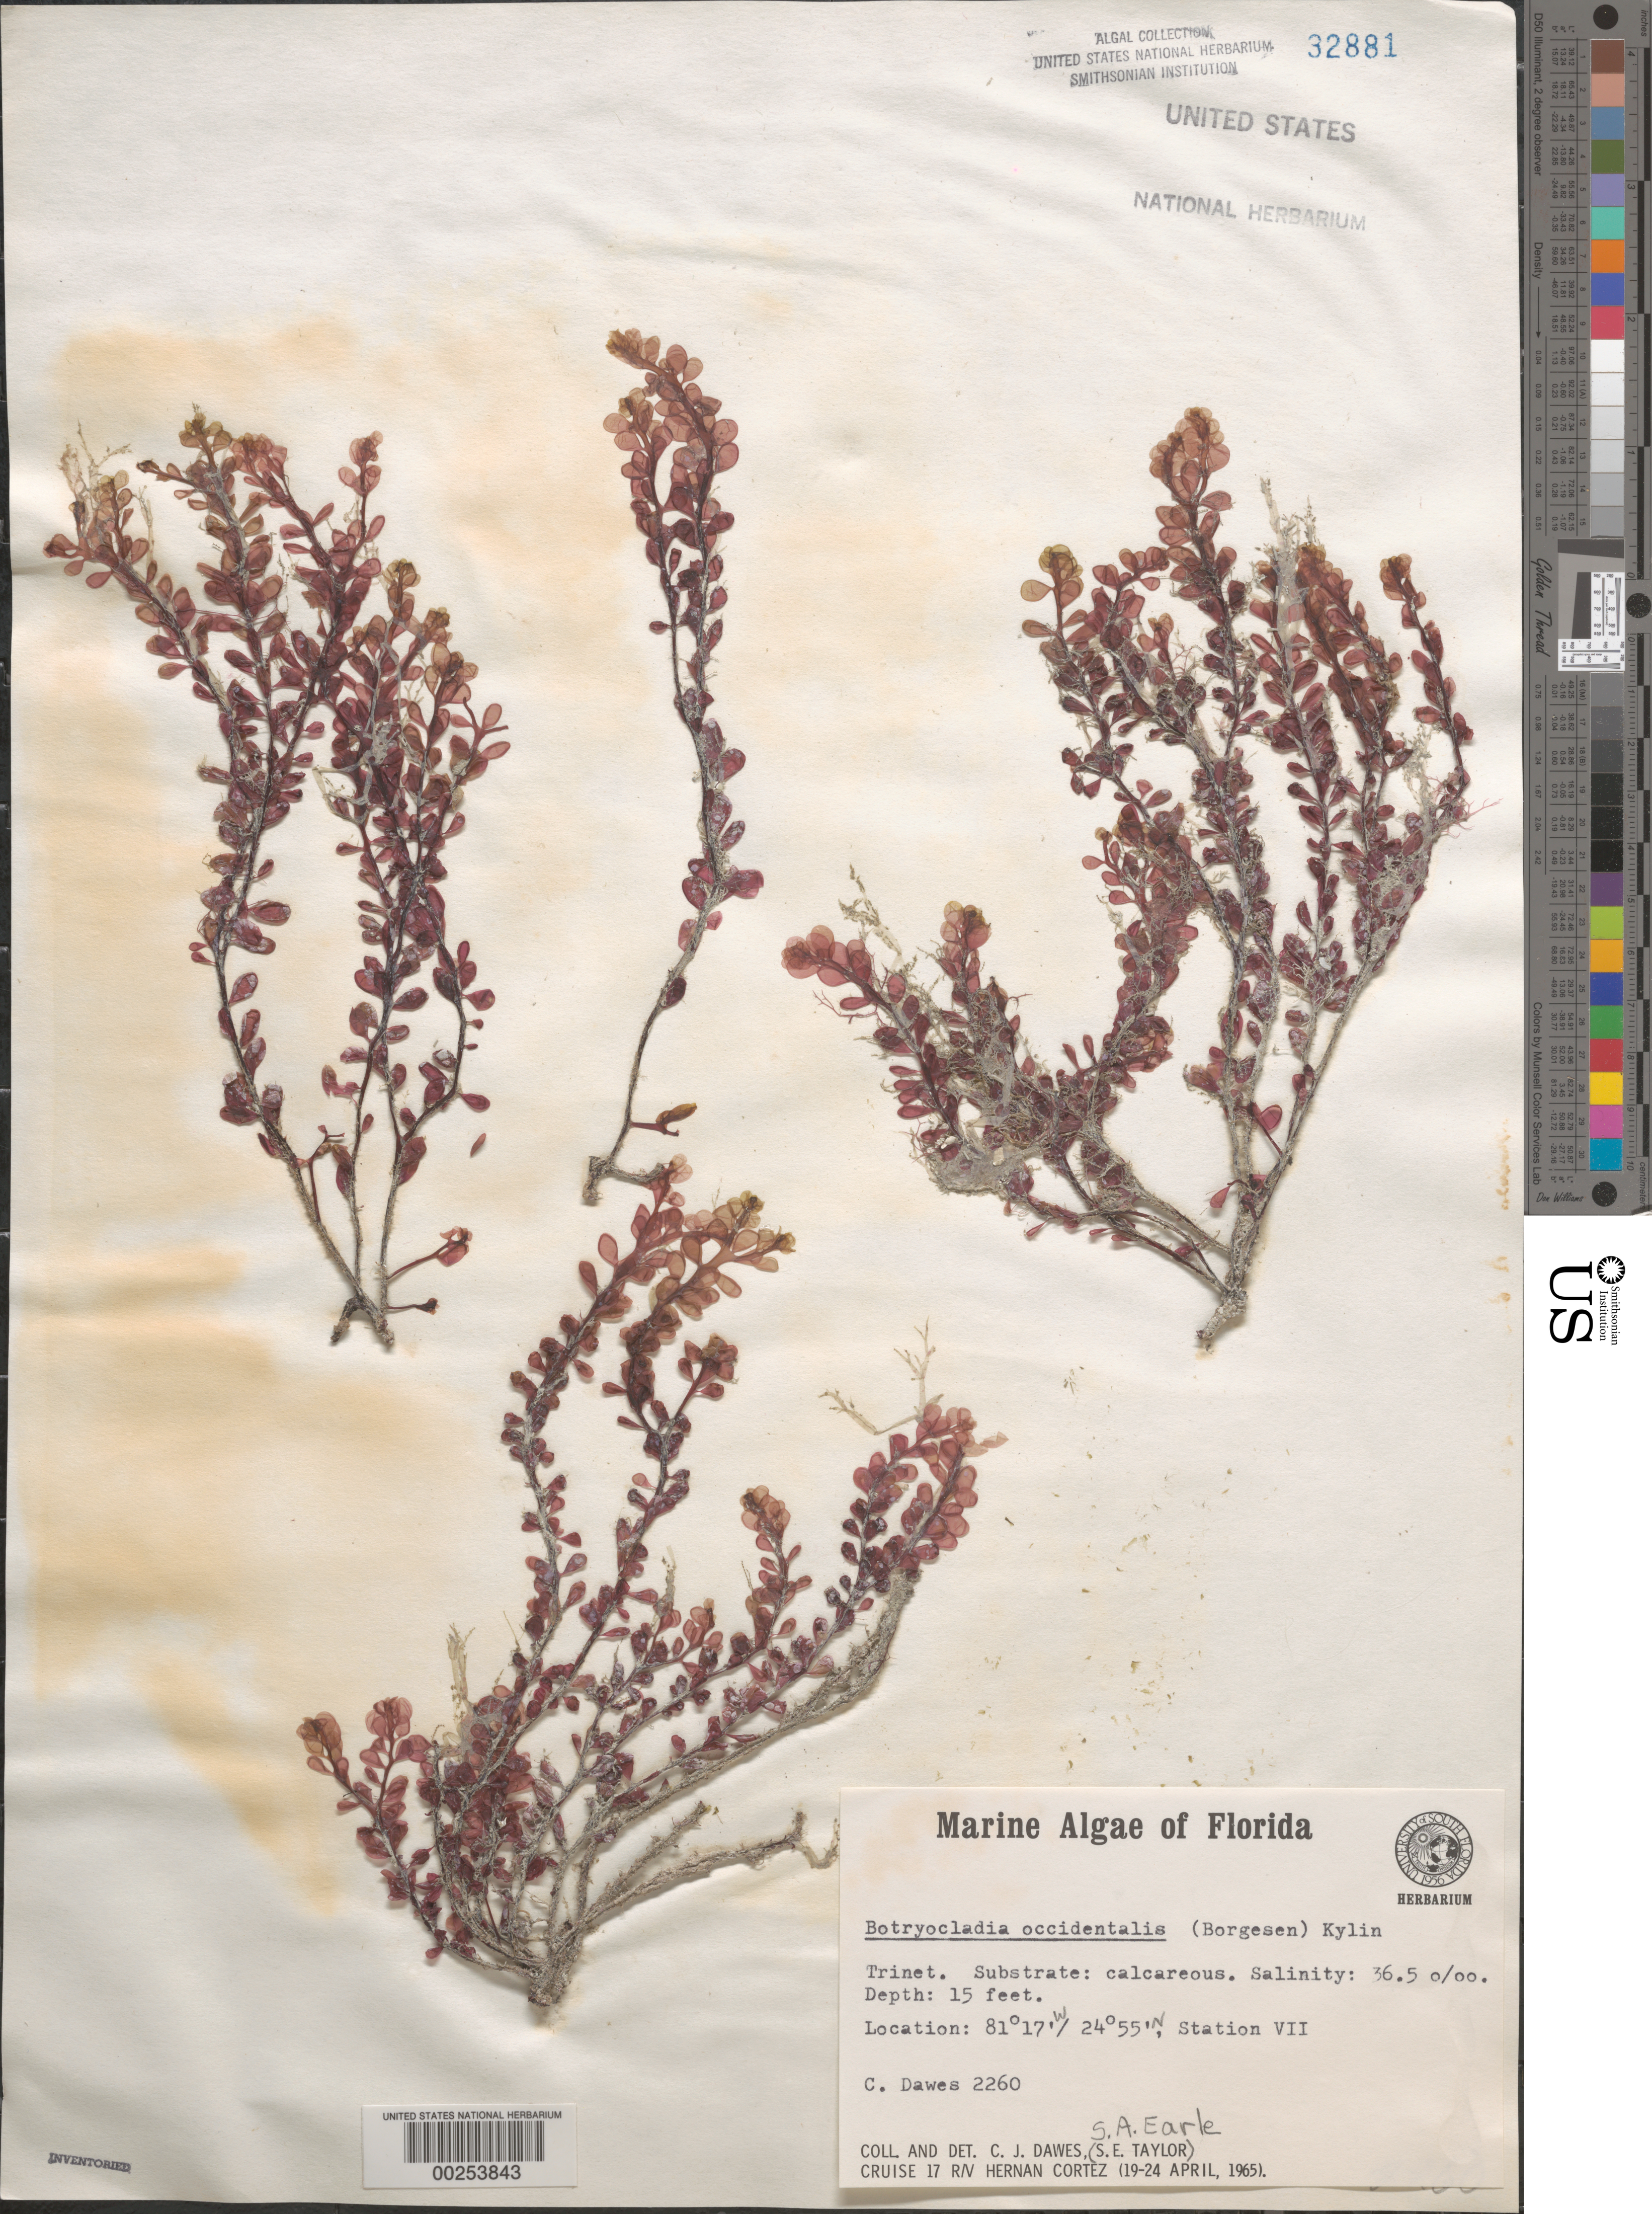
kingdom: Plantae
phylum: Rhodophyta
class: Florideophyceae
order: Rhodymeniales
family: Rhodymeniaceae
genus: Botryocladia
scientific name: Botryocladia occidentalis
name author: (Børgesen) Kylin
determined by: Dawes, C. J.; Earle, S. A.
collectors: C. Dawes & S. A. Earle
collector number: CJD 2260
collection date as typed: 19 Apr 1965 to 24 Apr 1965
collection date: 1965-04-19/1965-04-24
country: United States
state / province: Florida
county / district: Monroe County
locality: Near Cape Sable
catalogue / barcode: US 32881